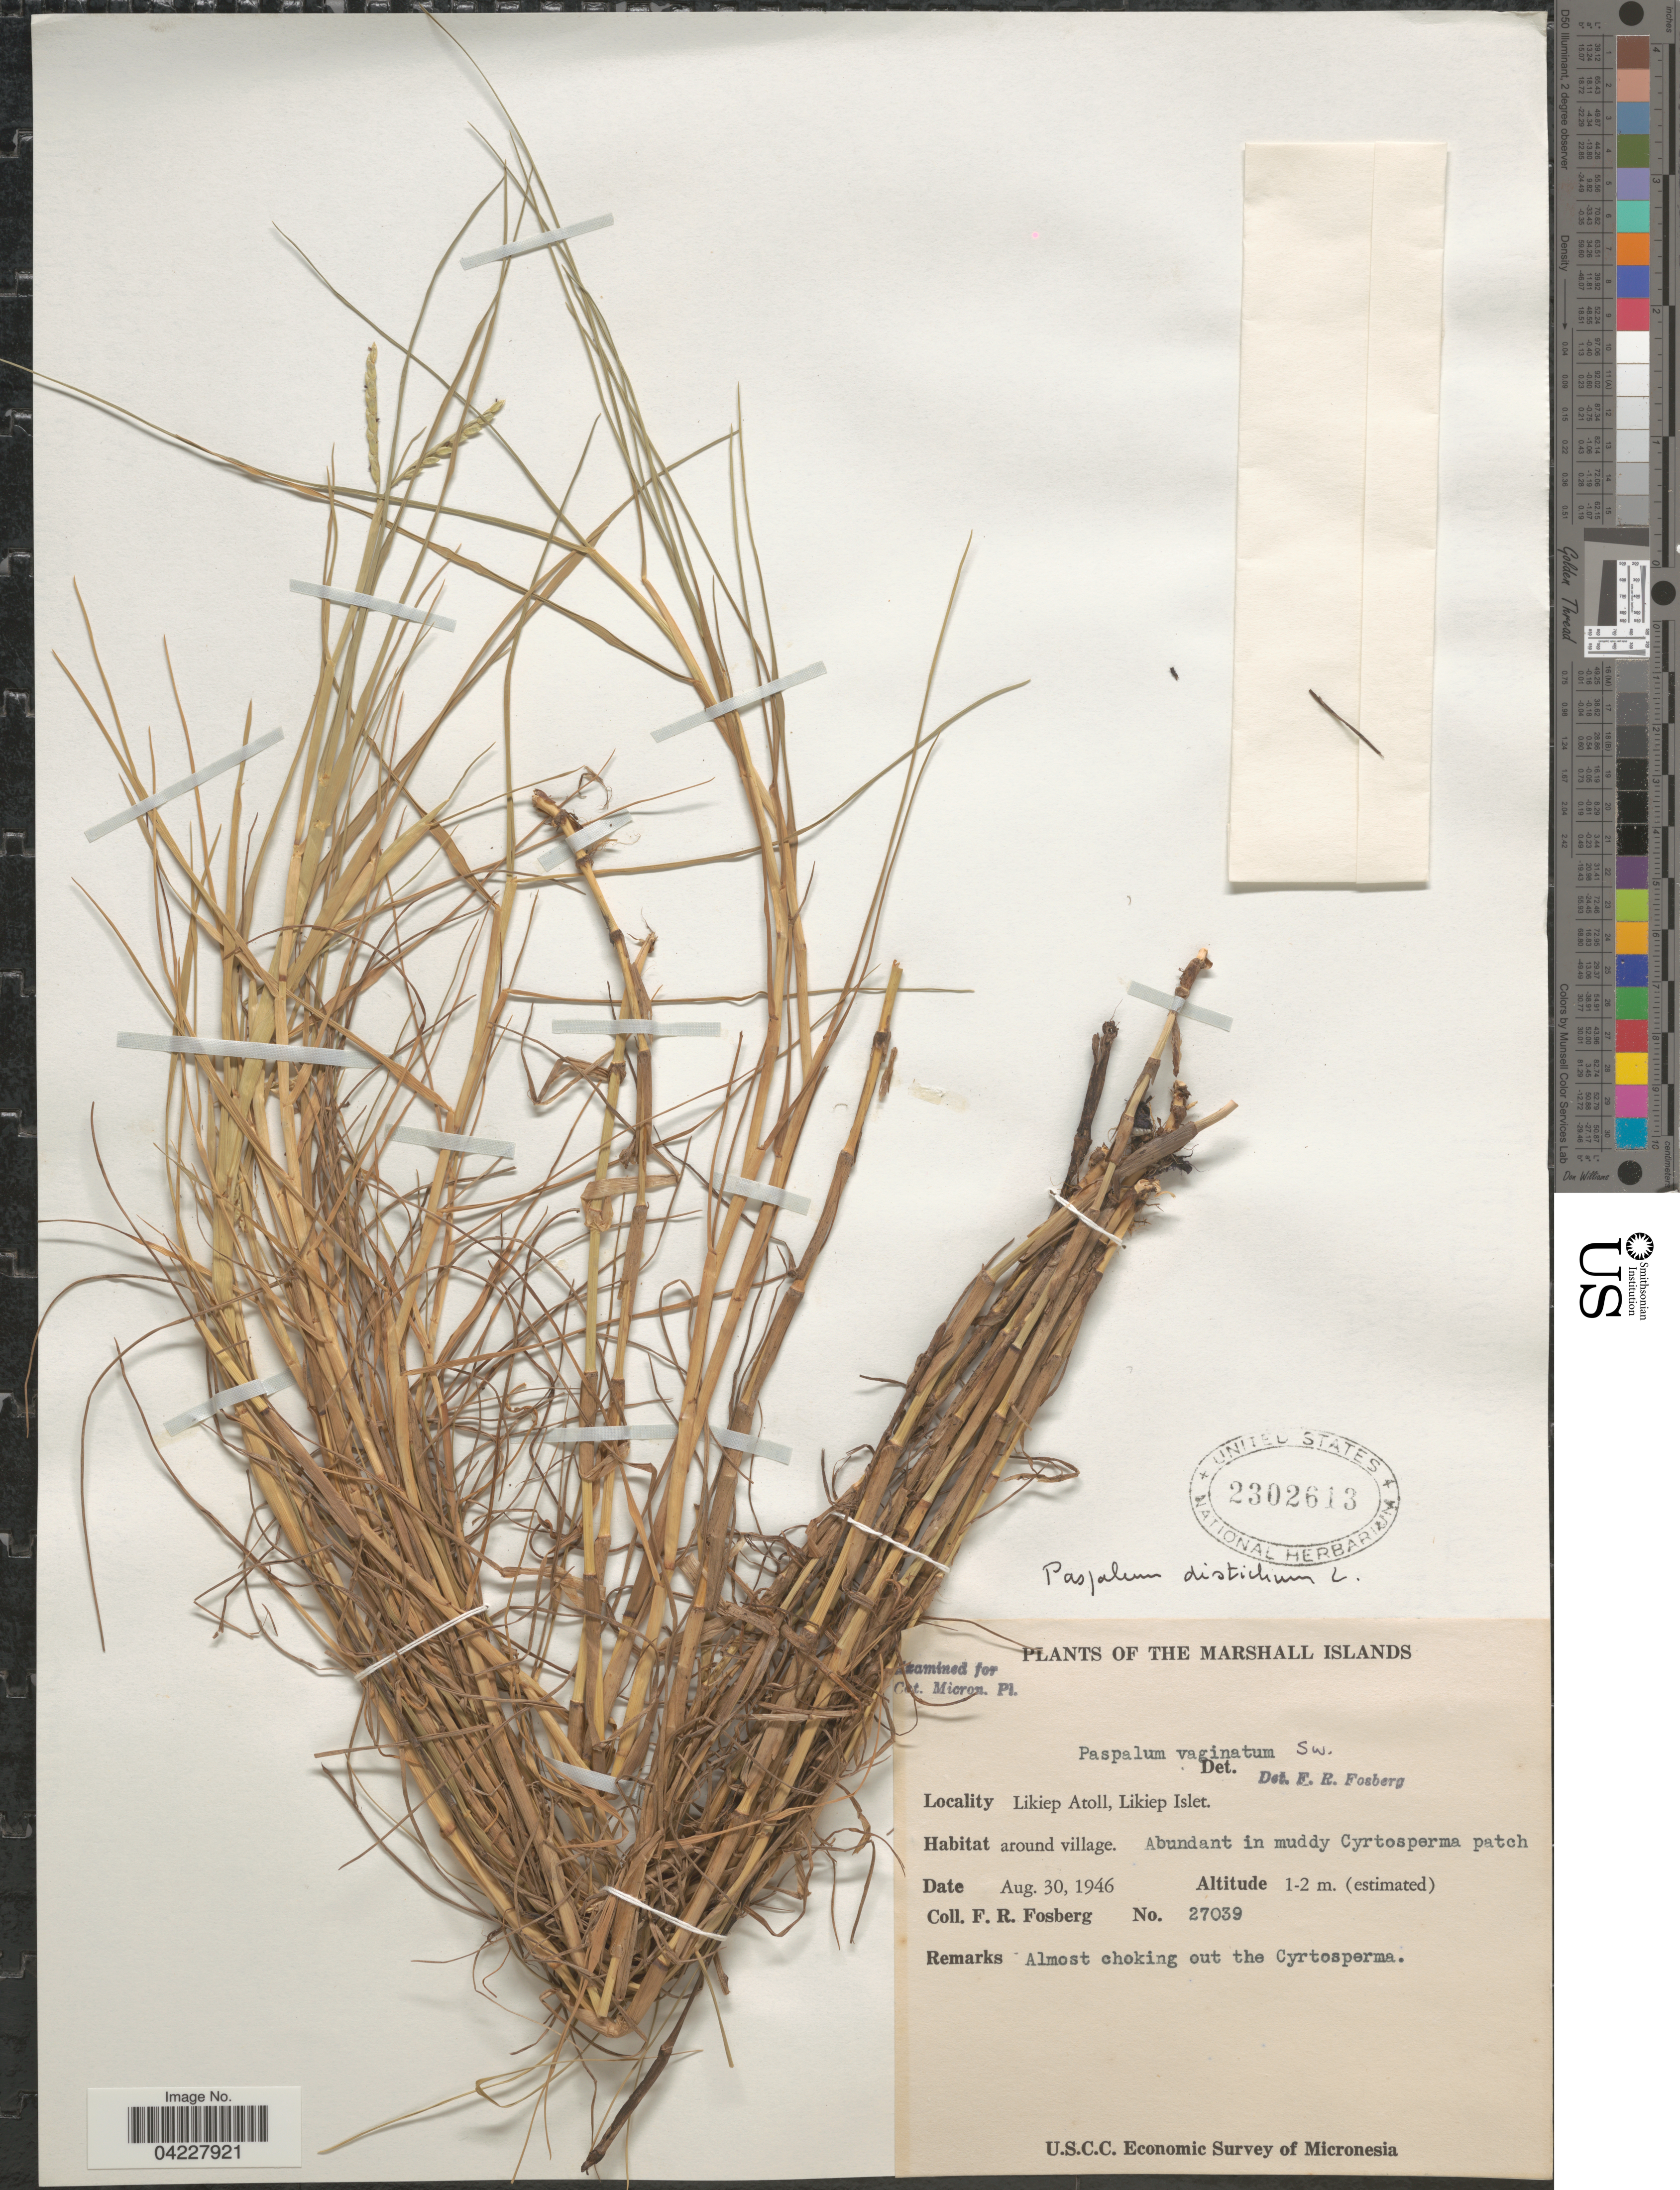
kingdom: Plantae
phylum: Tracheophyta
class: Liliopsida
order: Poales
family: Poaceae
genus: Paspalum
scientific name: Paspalum distichum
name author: L.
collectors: F. R. Fosberg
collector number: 27039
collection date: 1946-08-30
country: Marshall Islands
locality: Likiep Atoll, Likiep Islet. Around village. U.S.C.C. Economic Survey of Micronesia..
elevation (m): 1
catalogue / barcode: US 2302613